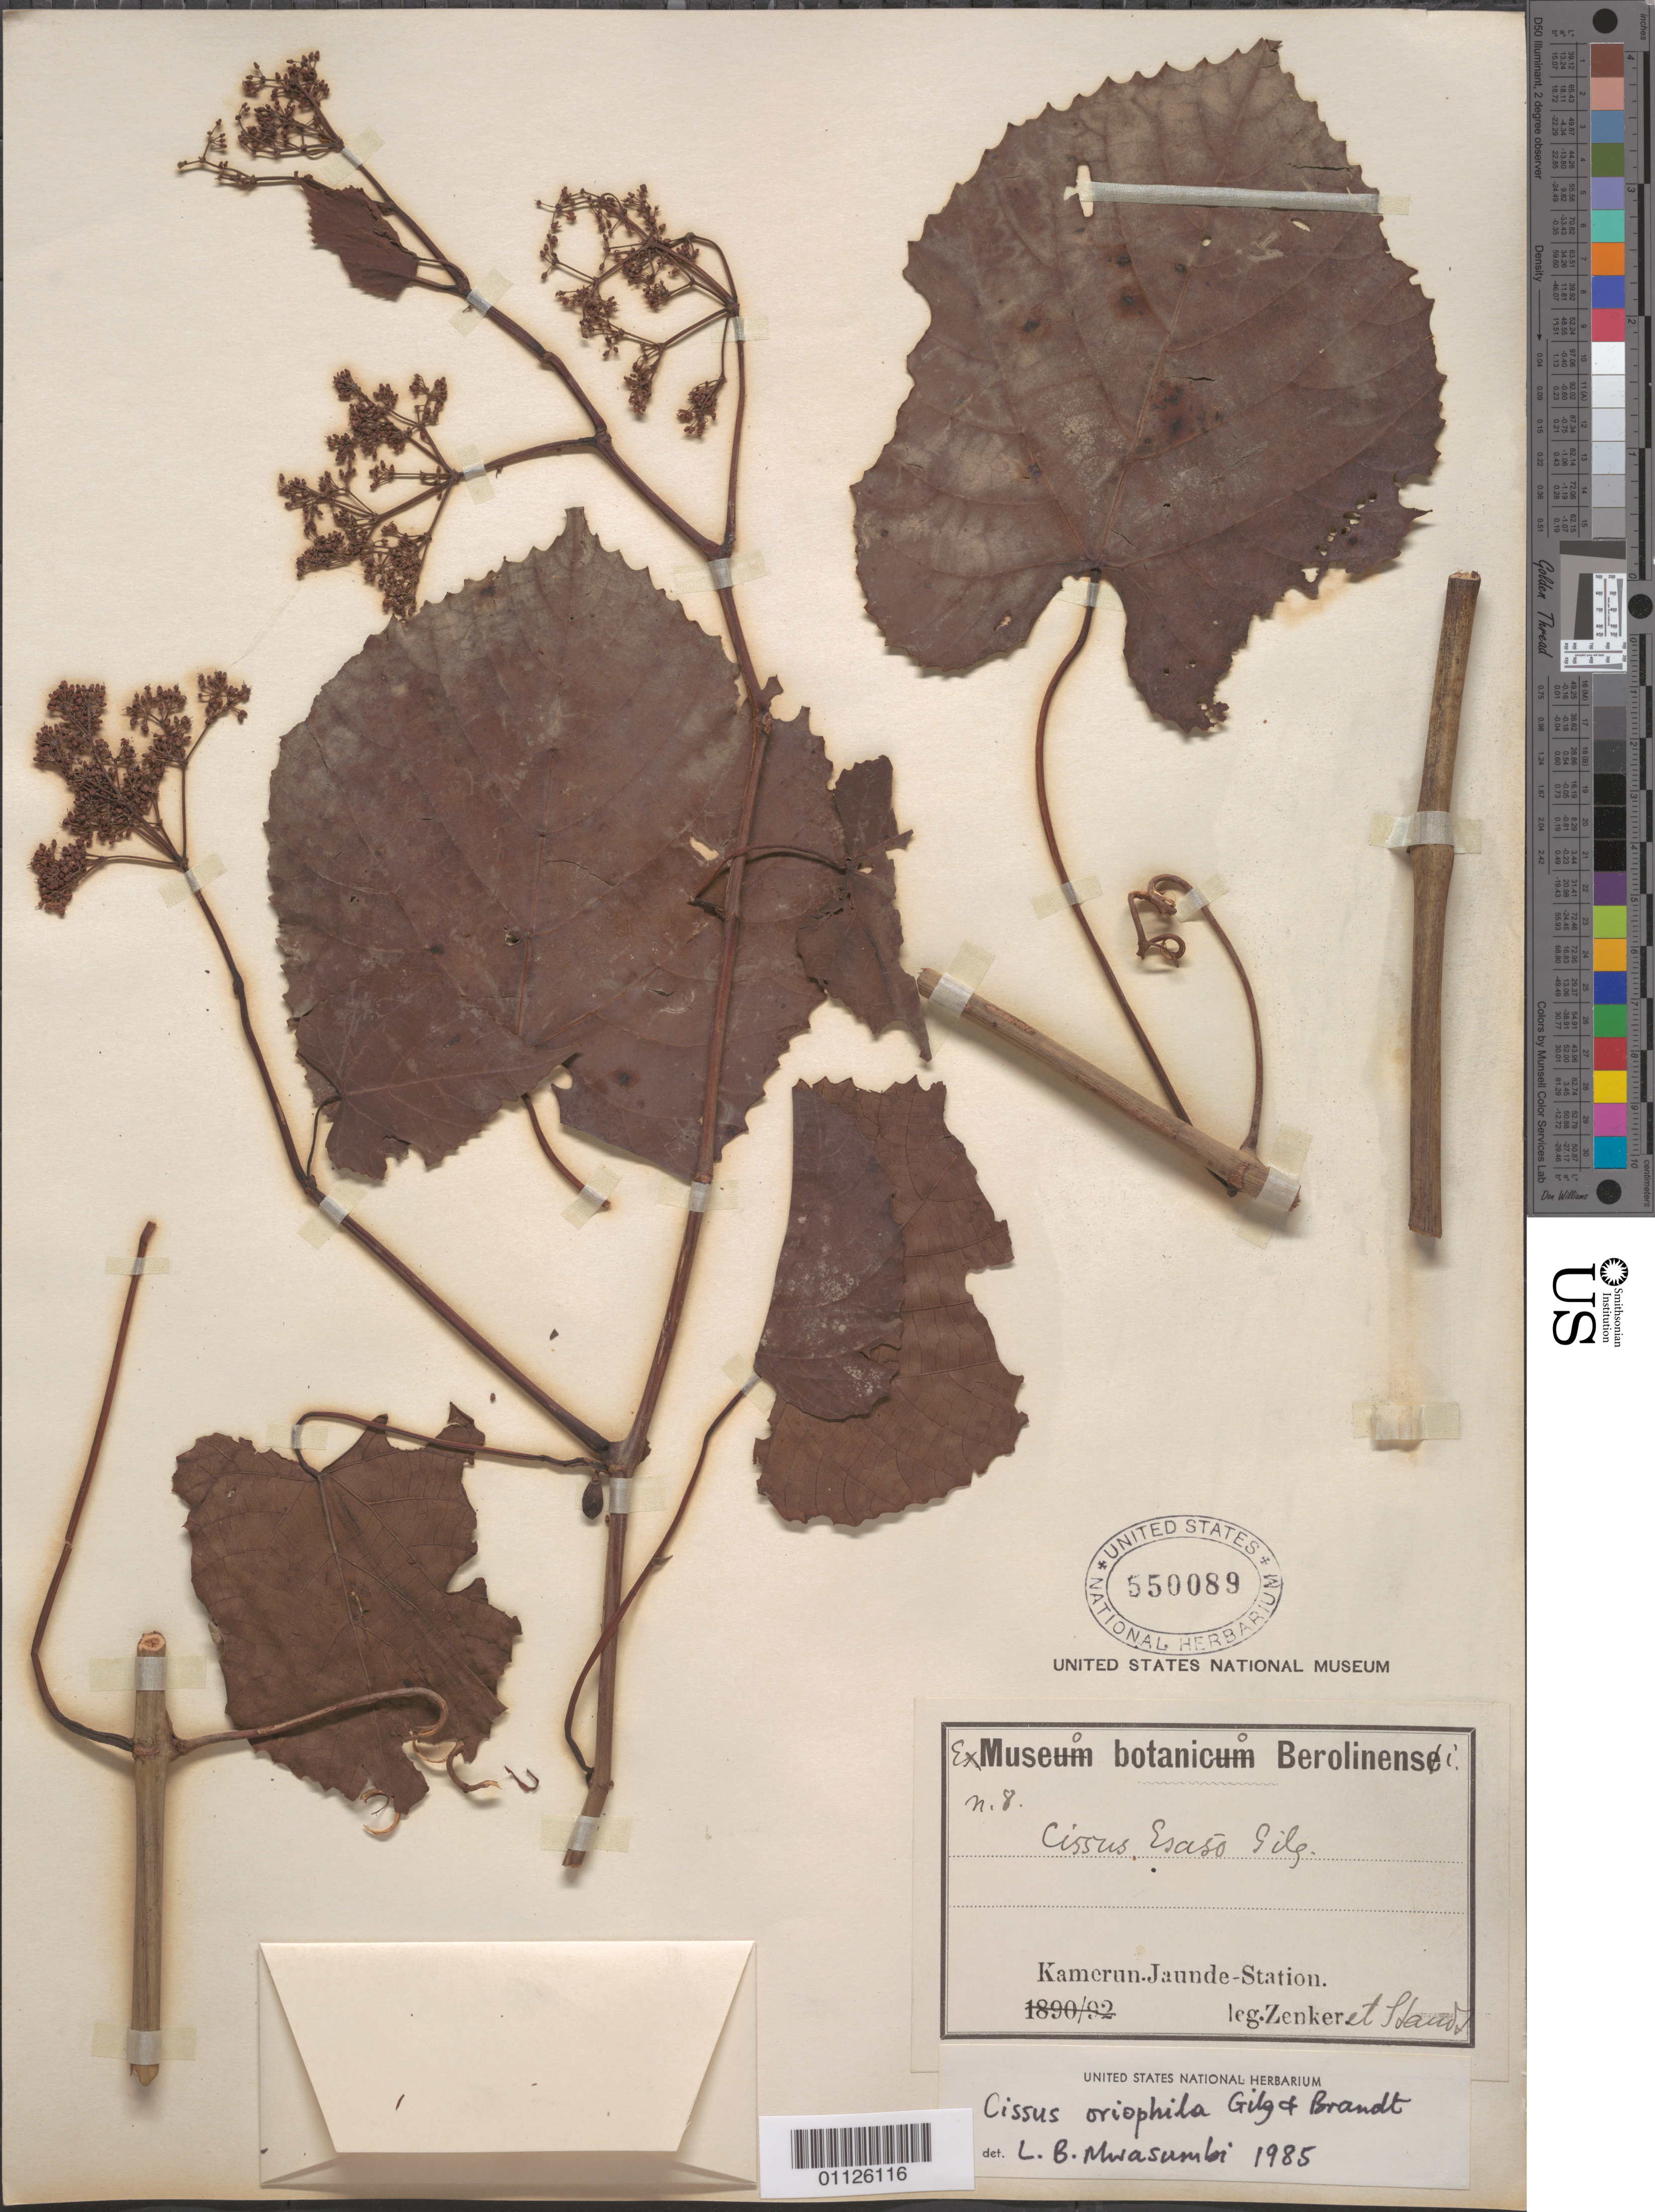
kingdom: Plantae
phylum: Tracheophyta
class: Magnoliopsida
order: Vitales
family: Vitaceae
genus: Cissus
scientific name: Cissus oreophila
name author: Gilg & Brandt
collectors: G. A. Zenker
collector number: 8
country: Cameroon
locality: Jaunde Station.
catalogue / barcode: US 550089